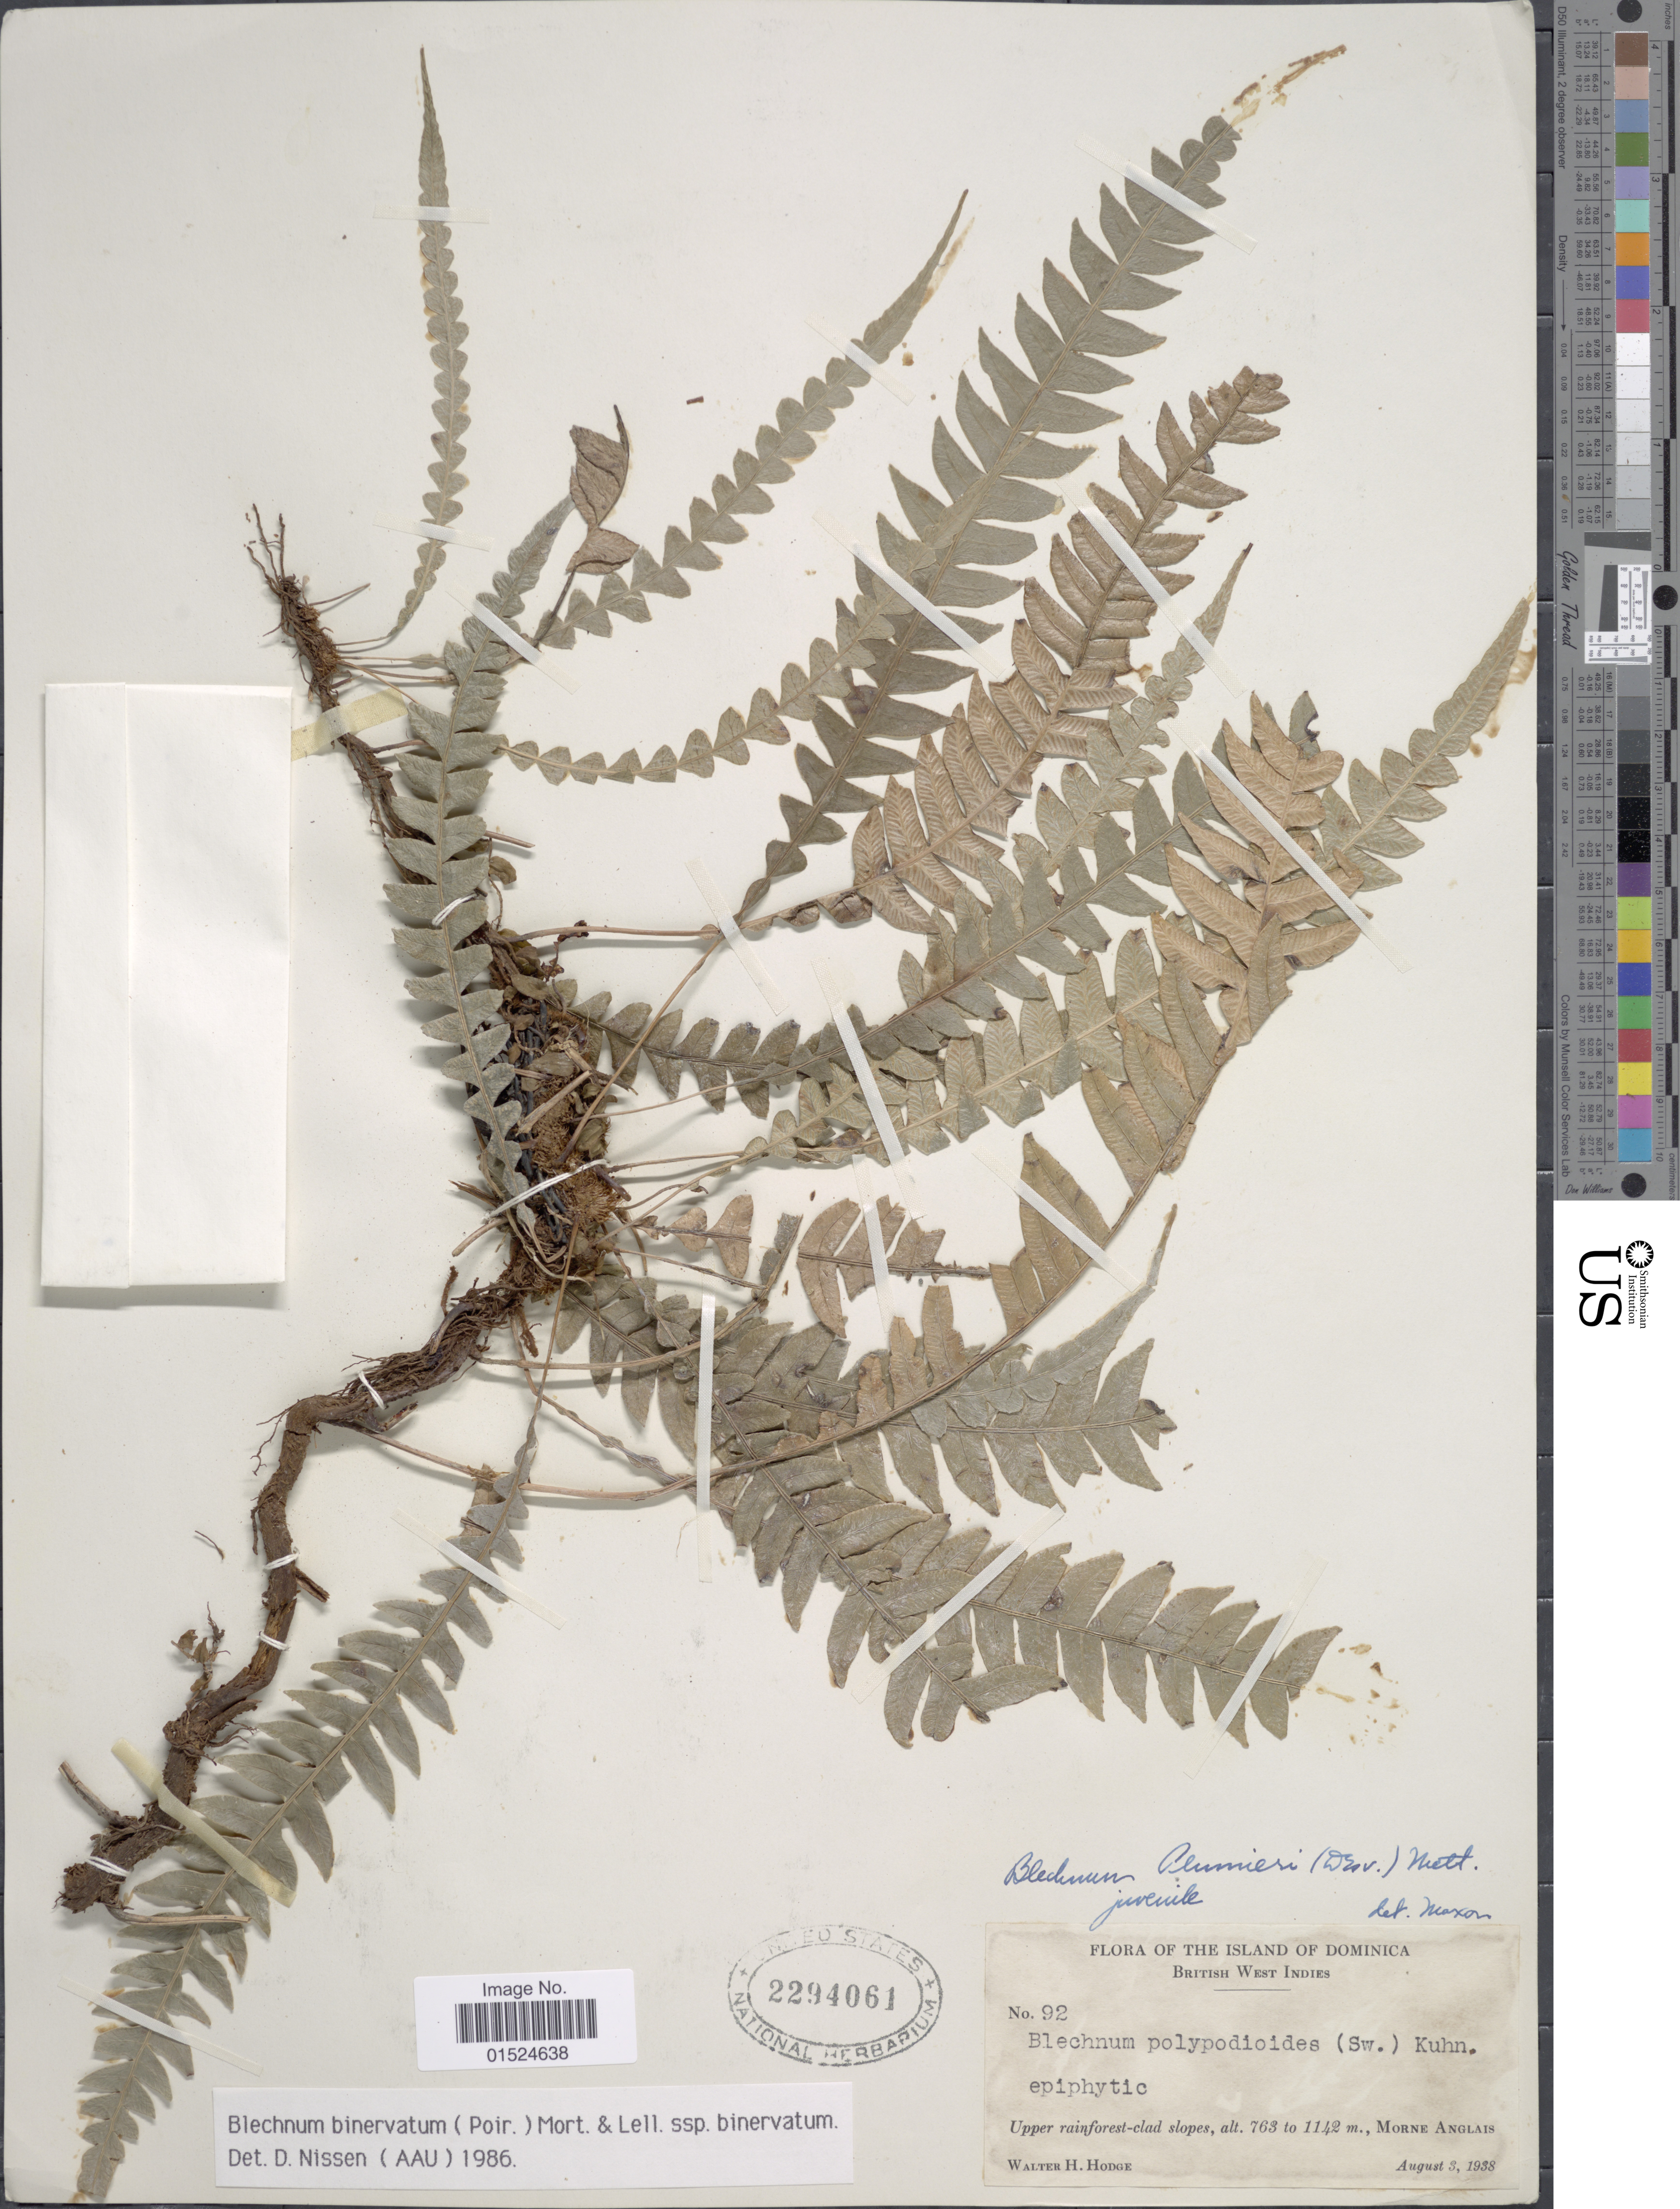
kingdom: Plantae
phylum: Tracheophyta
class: Polypodiopsida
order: Polypodiales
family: Blechnaceae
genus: Blechnum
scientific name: Blechnum binervatum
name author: (Poir.) C.V. Morton & Lellinger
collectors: W. Hodge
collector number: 92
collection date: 1938-08-03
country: Dominica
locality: Island of Dominica, British West Indies, Upper rainforest-clad slopes, Morne Anglais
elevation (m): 763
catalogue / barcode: US 2294061